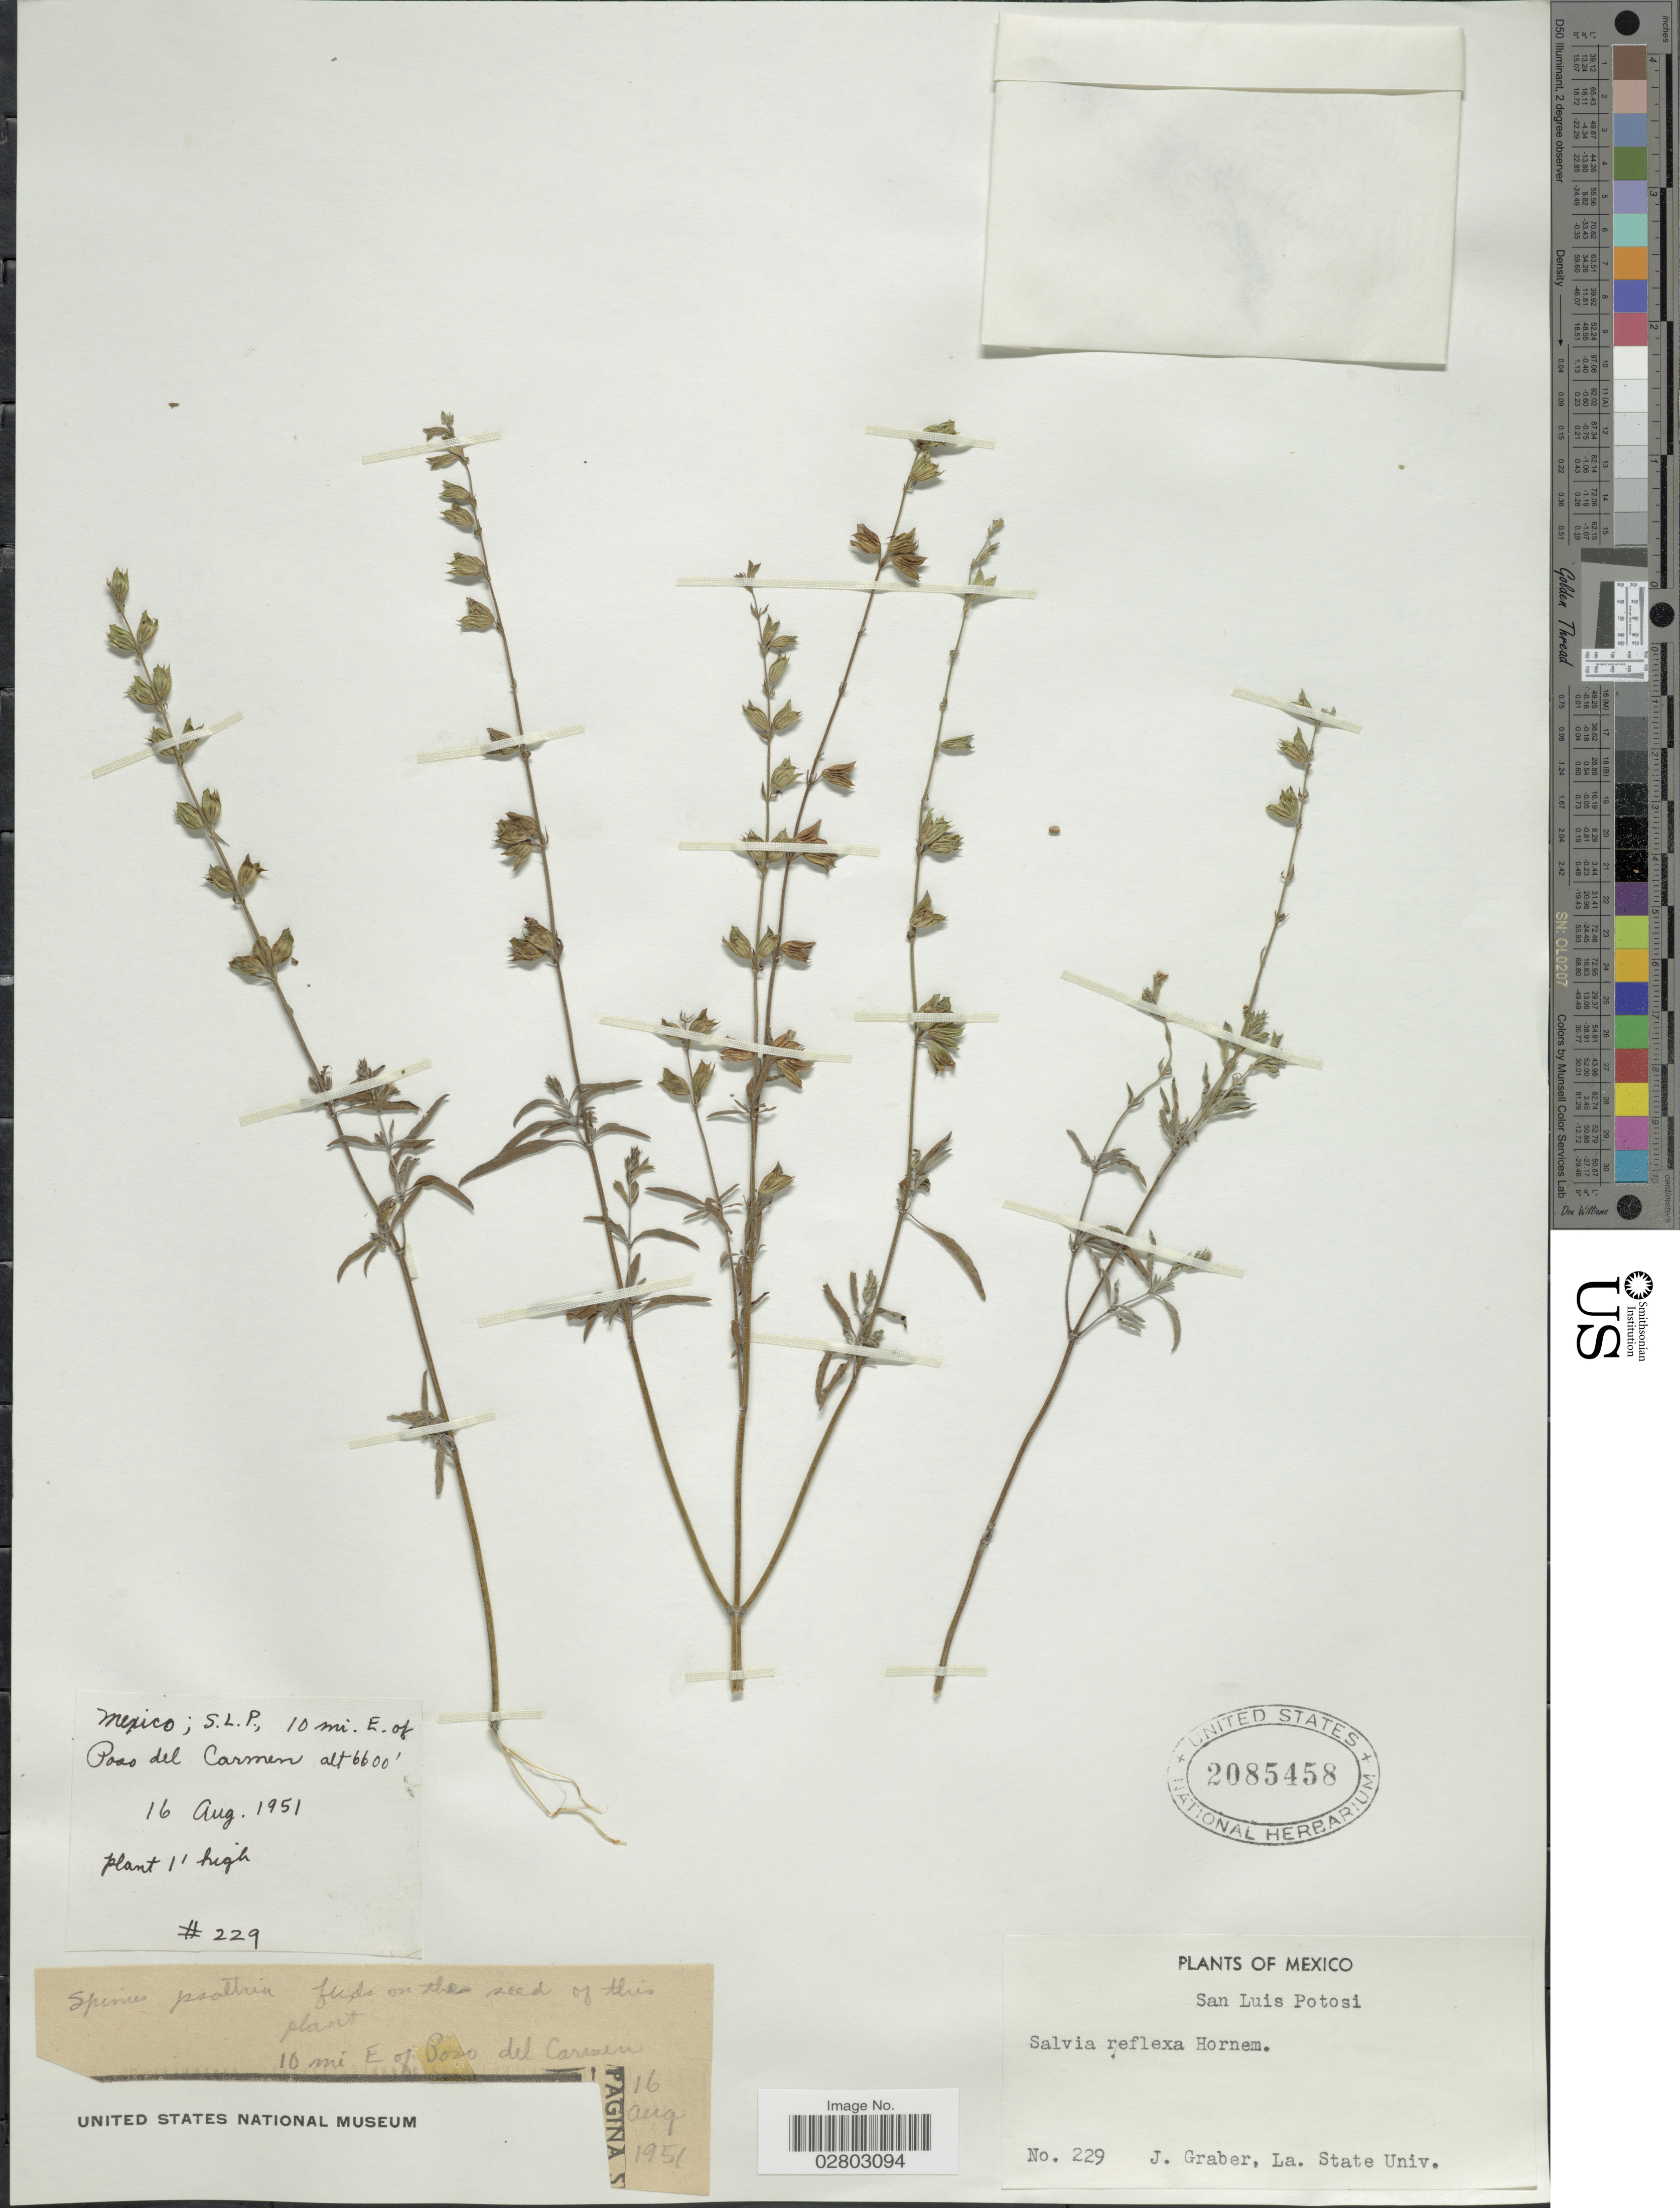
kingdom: Plantae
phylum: Tracheophyta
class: Magnoliopsida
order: Lamiales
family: Lamiaceae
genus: Salvia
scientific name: Salvia reflexa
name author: Hornem.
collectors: J. Graber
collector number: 229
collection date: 1951-08-16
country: Mexico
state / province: San Luis Potosí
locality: Mexico; S.L.P. 10 mi. E. of Poso del Carmen.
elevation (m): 2012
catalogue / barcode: US 2085458